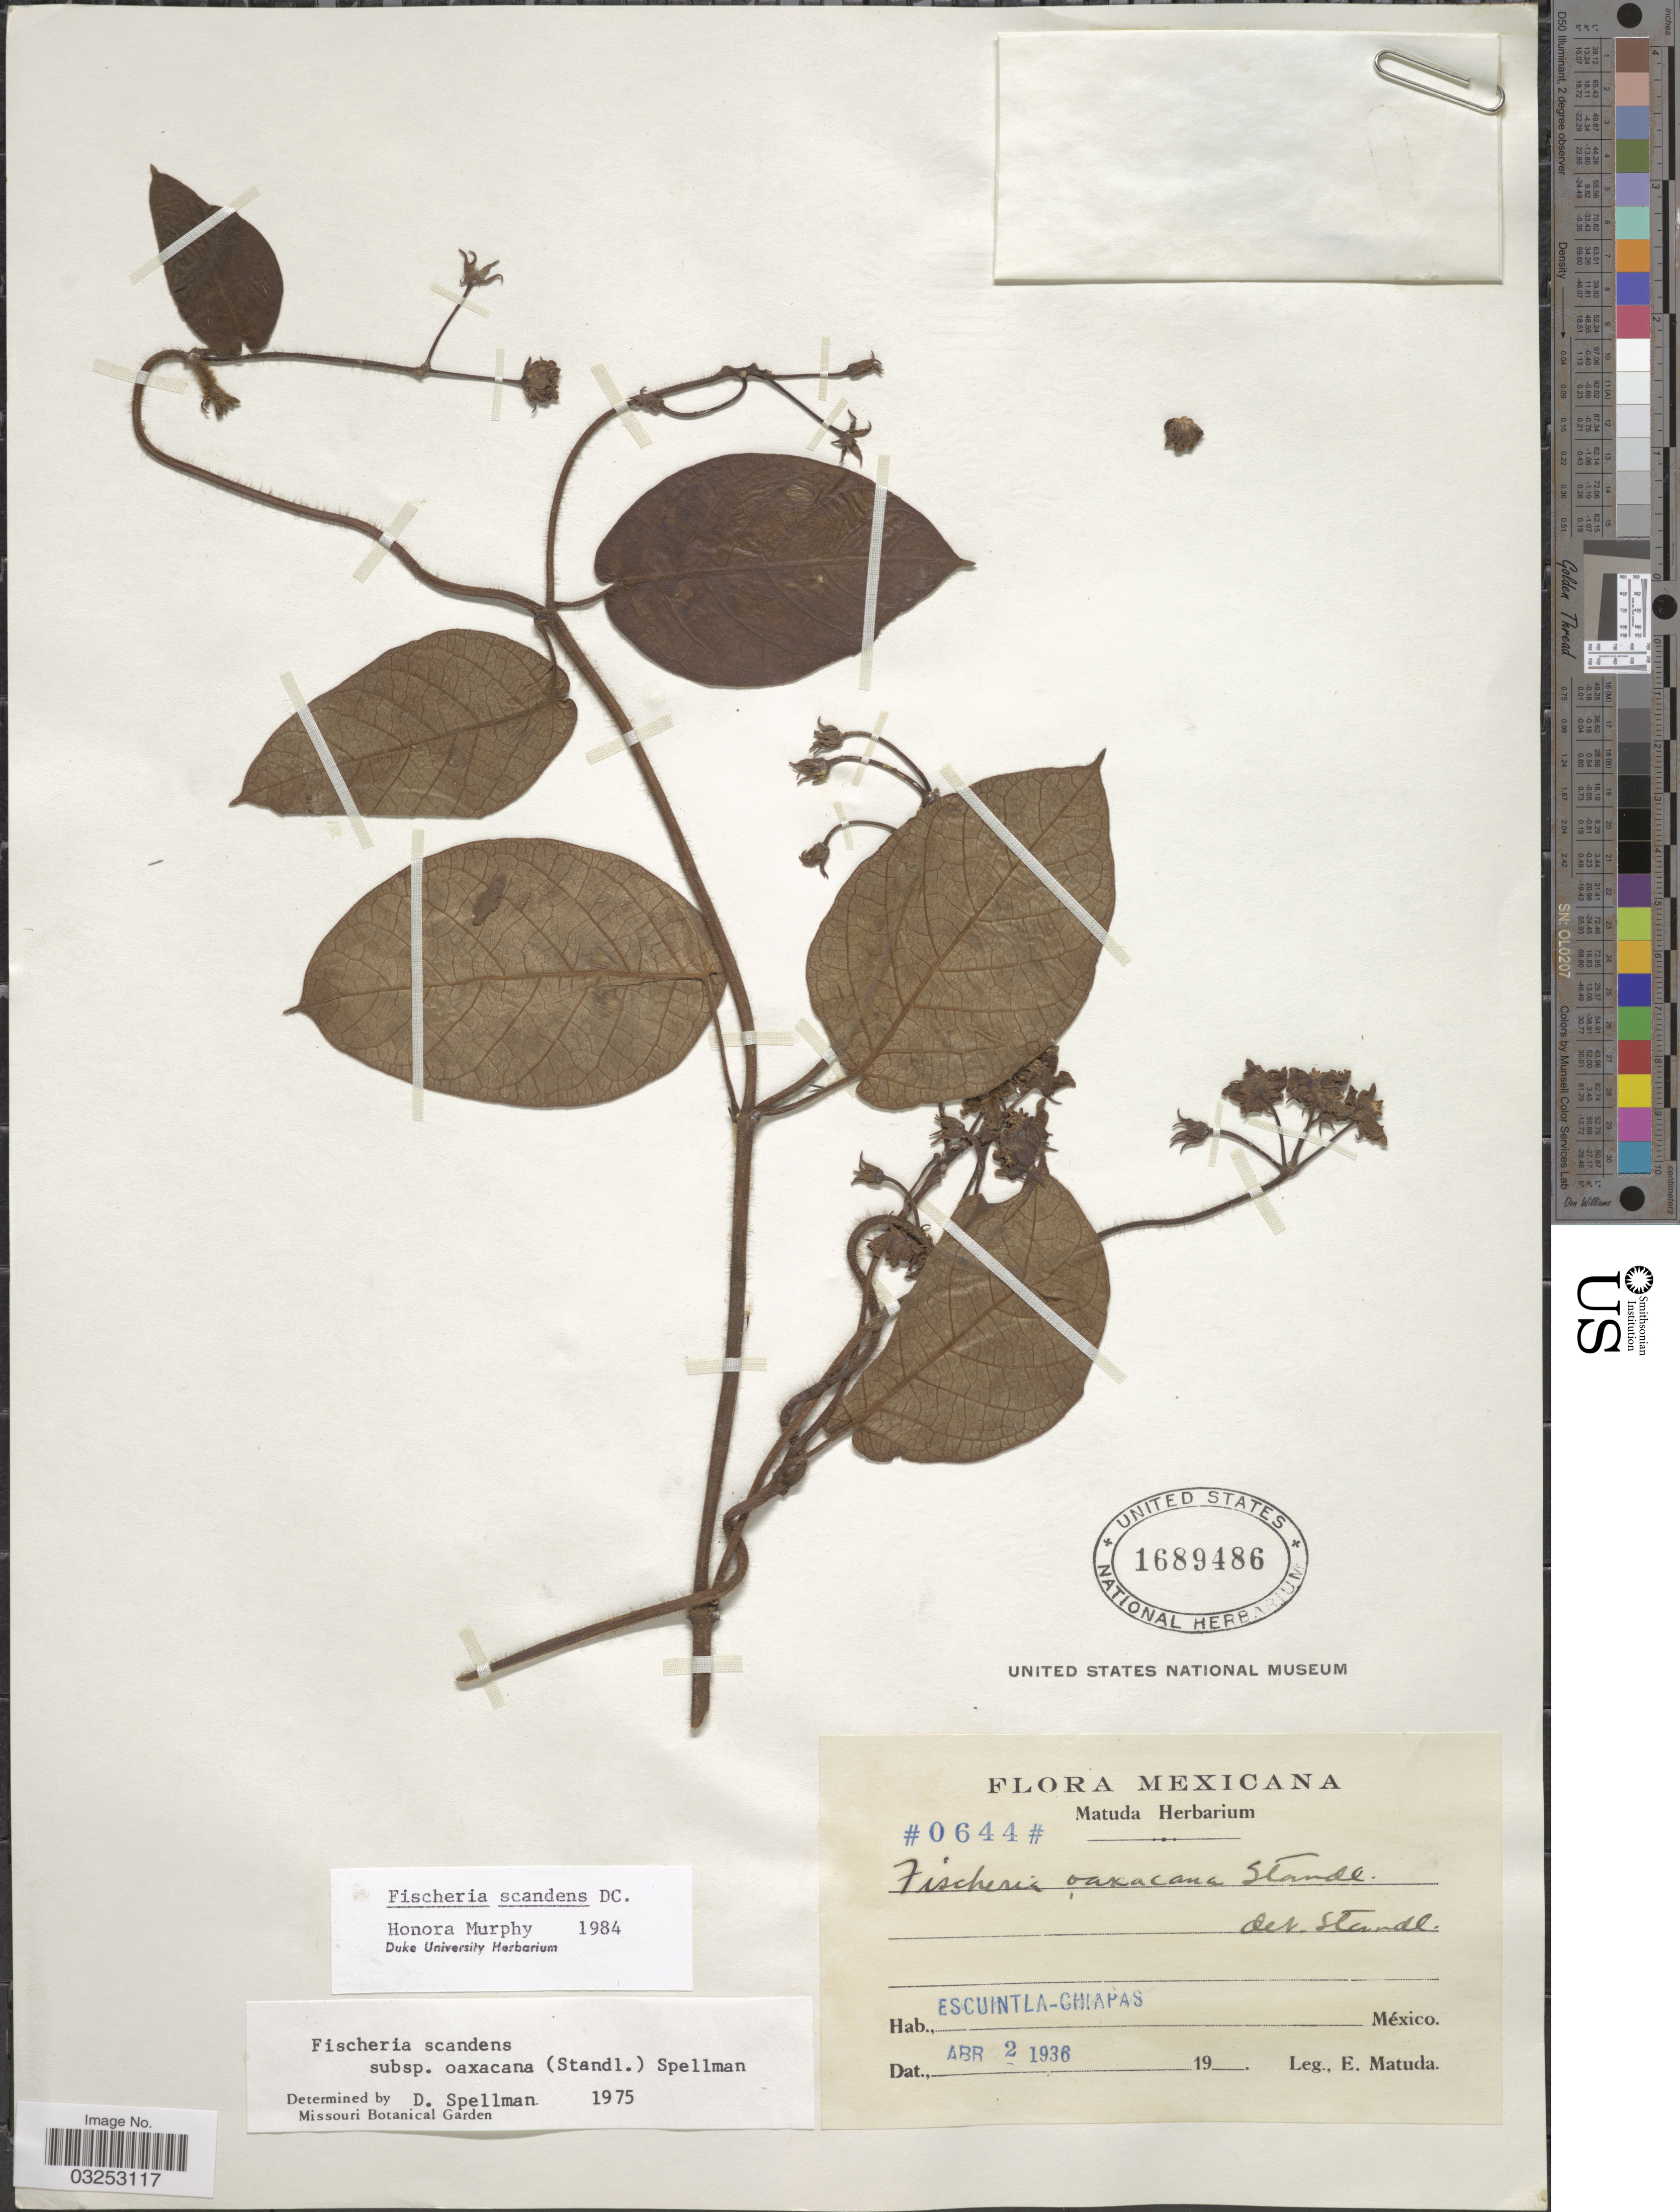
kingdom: Plantae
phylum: Tracheophyta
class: Magnoliopsida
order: Gentianales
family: Apocynaceae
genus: Fischeria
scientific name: Fischeria scandens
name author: DC.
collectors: E. Matuda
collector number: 0644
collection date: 1936-04-02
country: Mexico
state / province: Chiapas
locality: Escuintla-Chiapas.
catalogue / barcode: US 1689486